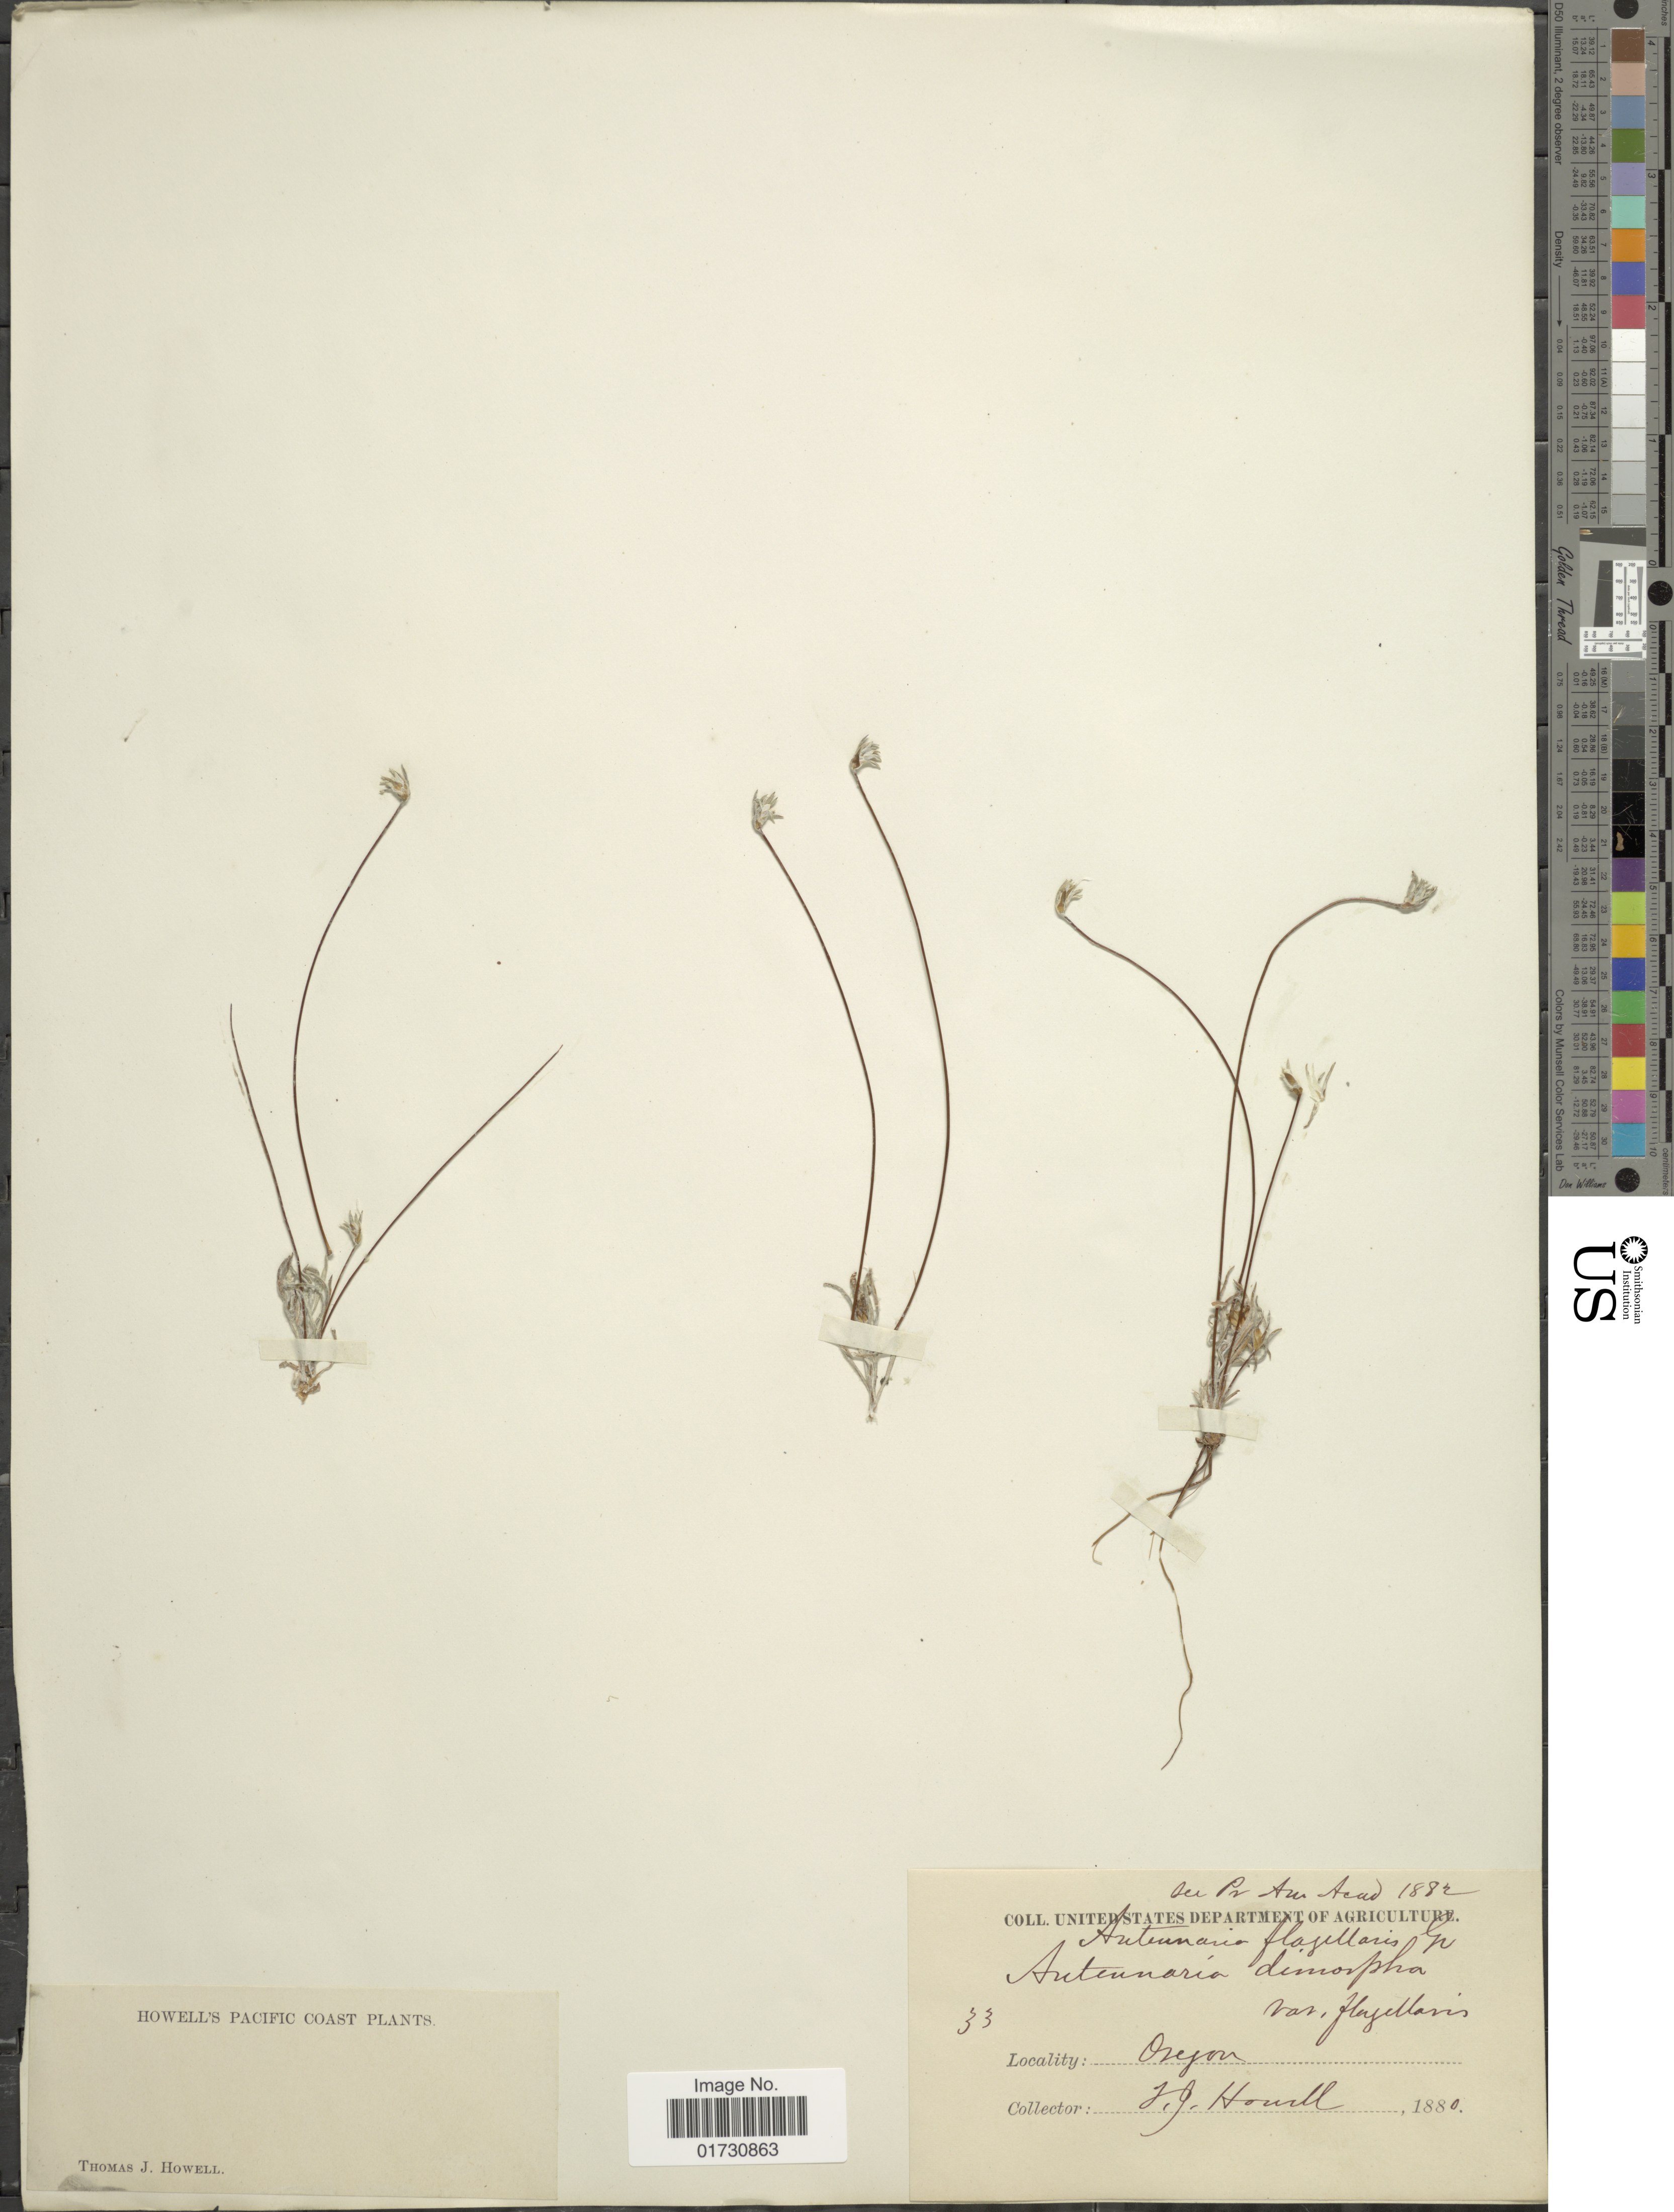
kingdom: Plantae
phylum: Tracheophyta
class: Magnoliopsida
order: Asterales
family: Asteraceae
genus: Antennaria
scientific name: Antennaria flagellaris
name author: A. Gray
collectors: T. J. Howell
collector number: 33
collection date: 1880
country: United States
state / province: Oregon